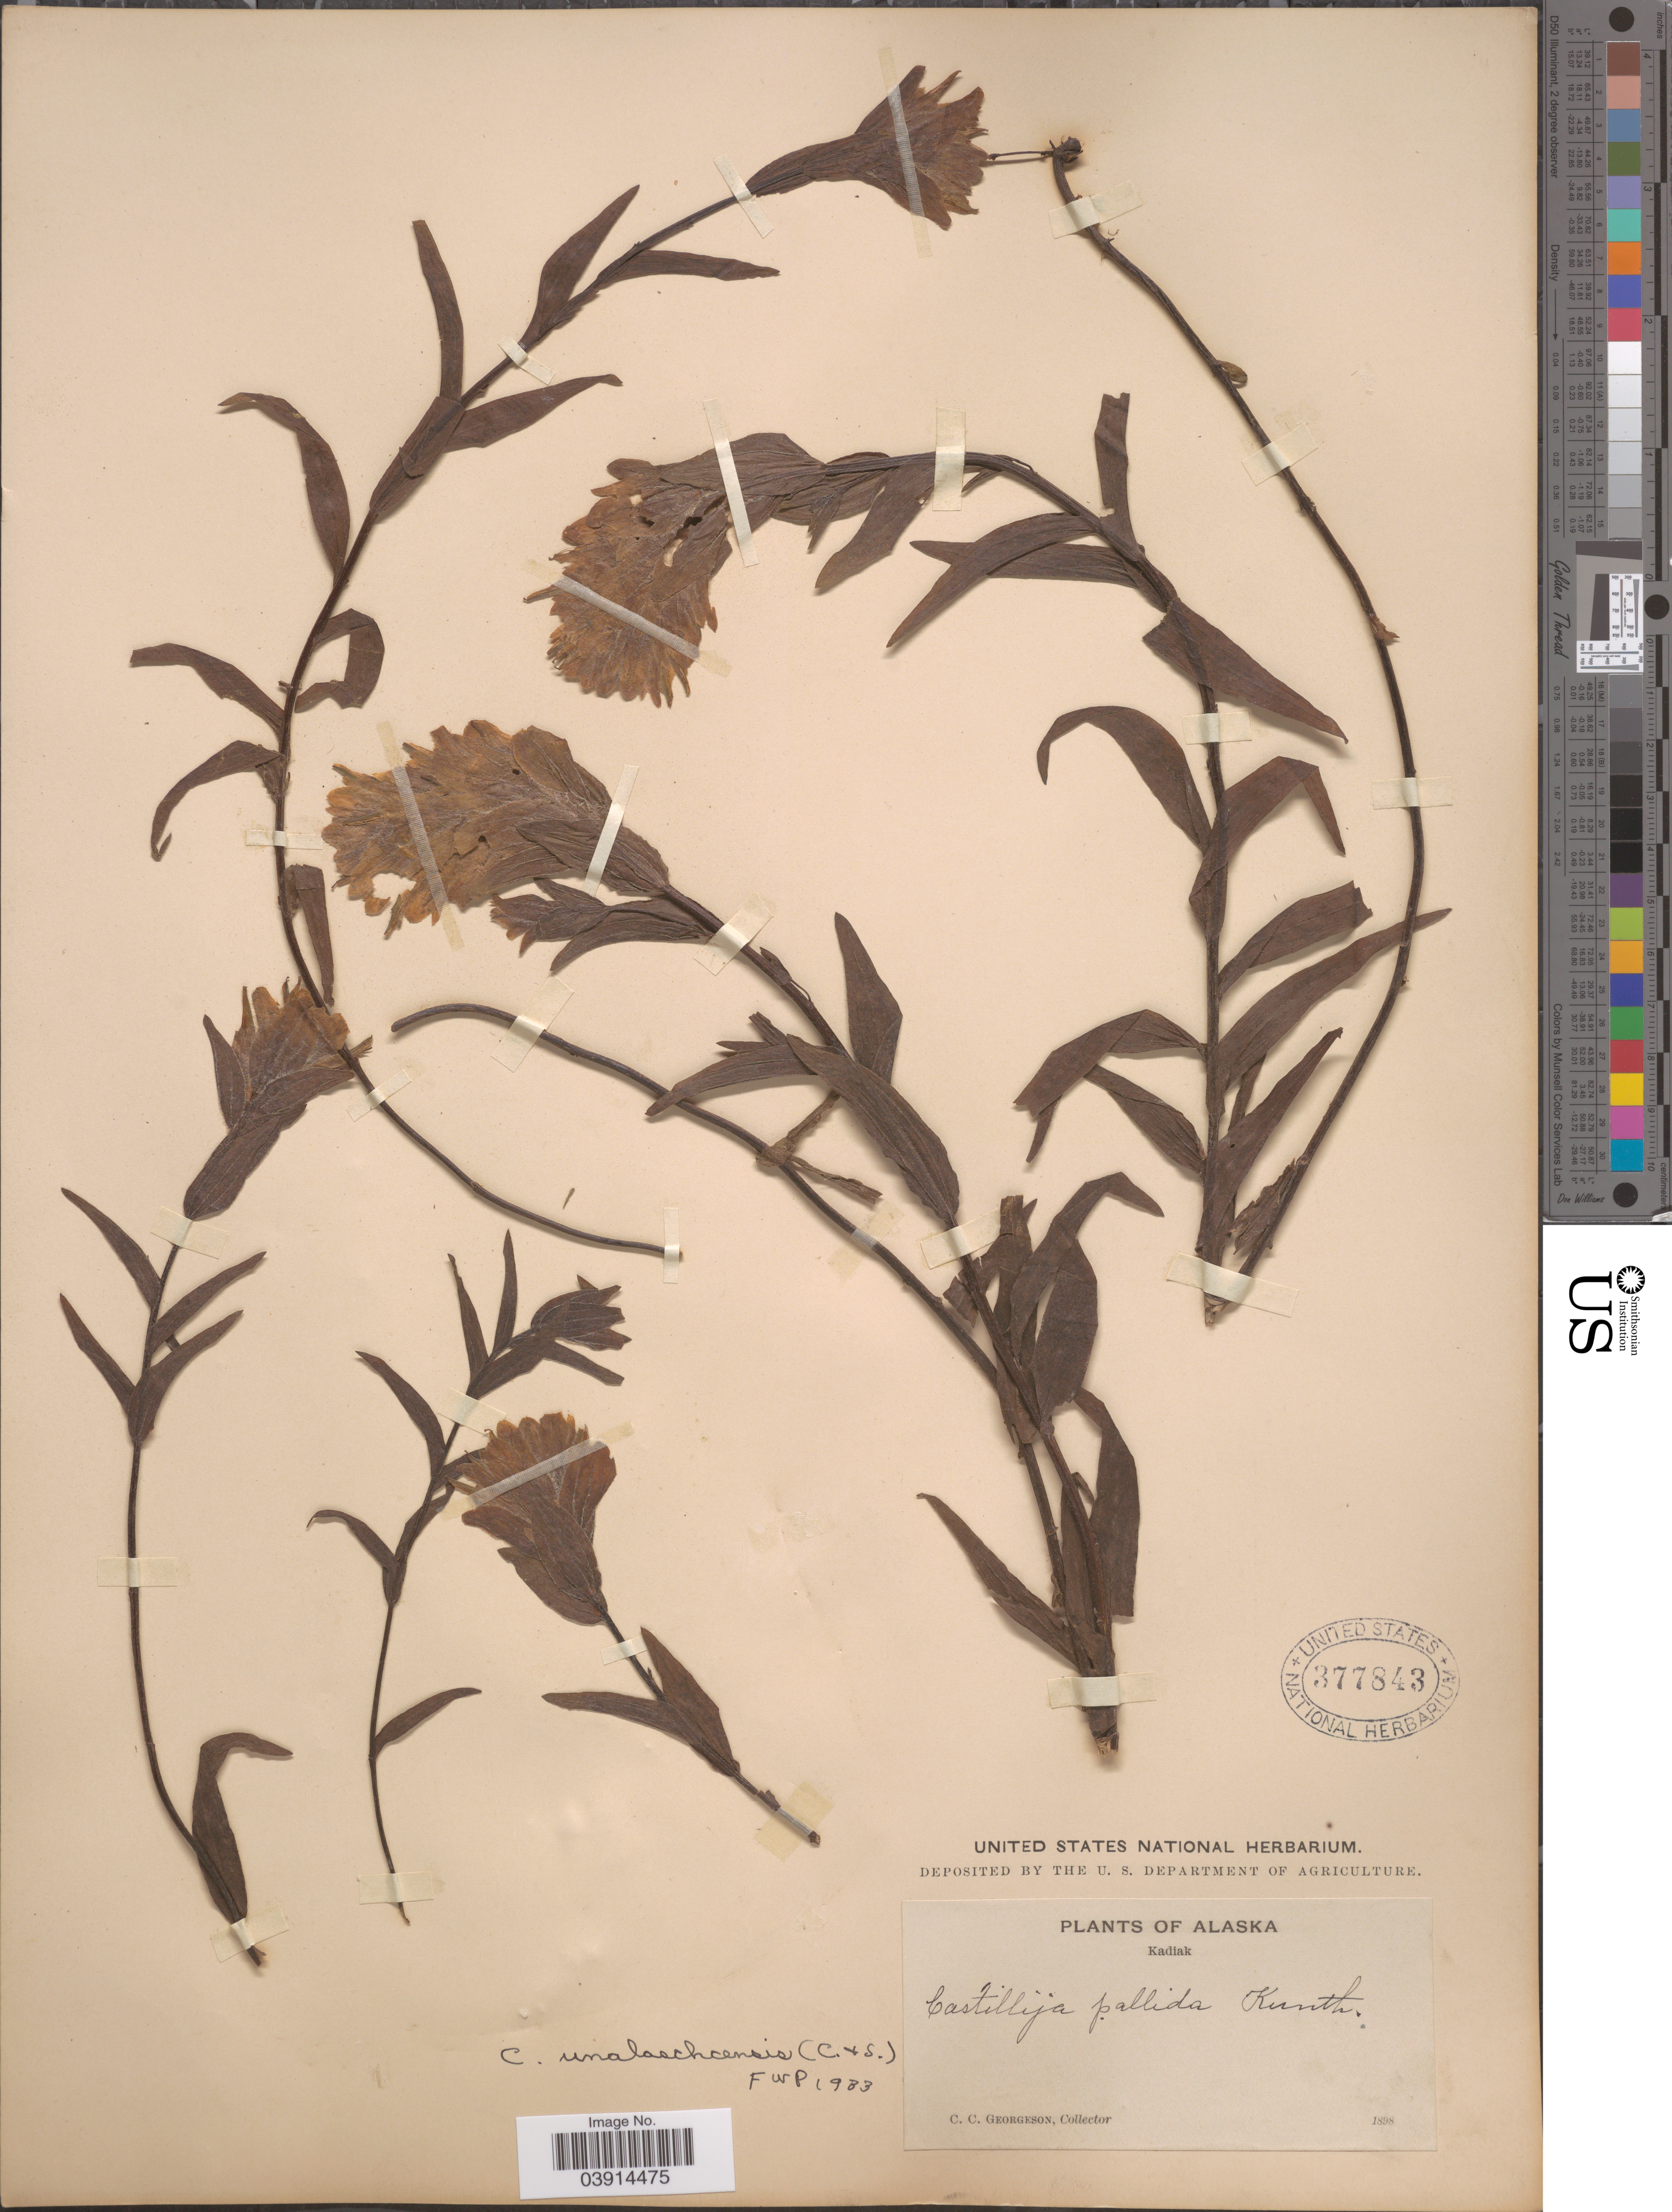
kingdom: Plantae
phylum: Tracheophyta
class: Magnoliopsida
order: Lamiales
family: Orobanchaceae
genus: Castilleja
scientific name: Castilleja unalaschcensis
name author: (Cham. & Schltdl.) Malte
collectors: C. Georgeson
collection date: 1898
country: United States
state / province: Alaska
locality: Kadiak.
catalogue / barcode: US 377843